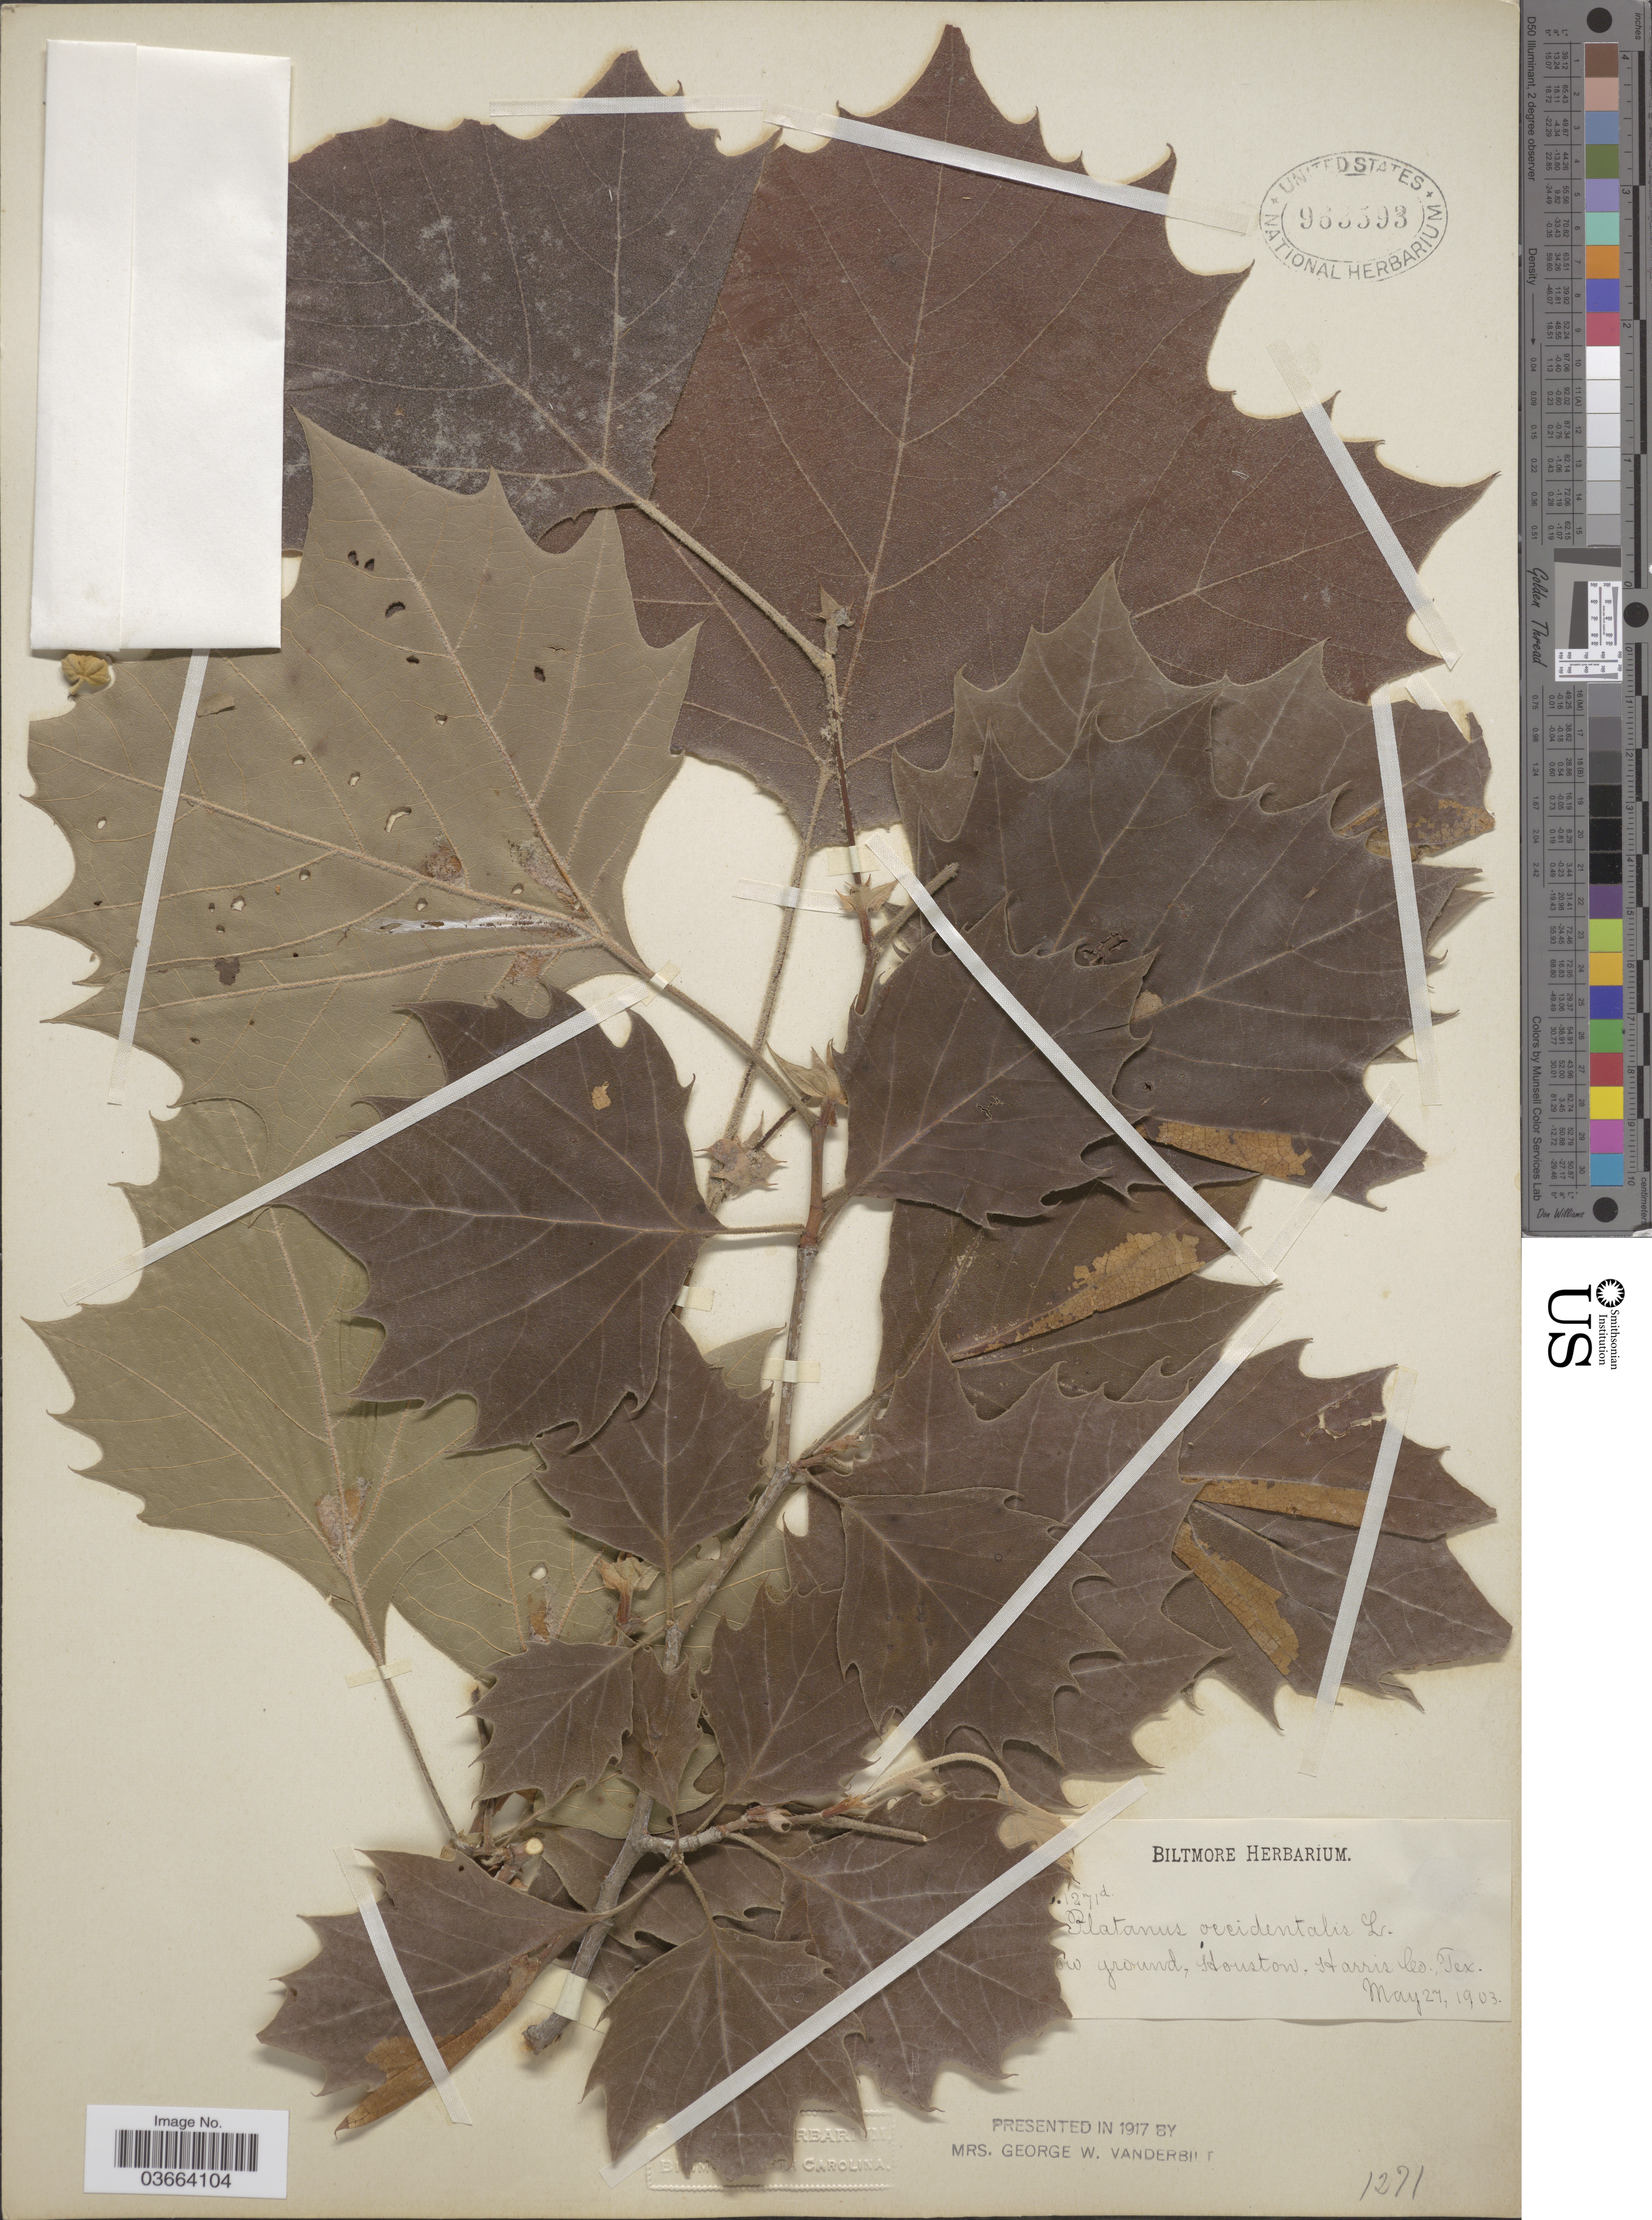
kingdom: Plantae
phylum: Tracheophyta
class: Magnoliopsida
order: Proteales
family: Platanaceae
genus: Platanus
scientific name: Platanus occidentalis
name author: L.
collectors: ex herb. Biltmore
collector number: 1271d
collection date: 1903-05-27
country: United States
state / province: Texas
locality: Houston, Harrison Co.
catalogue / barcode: US 963593